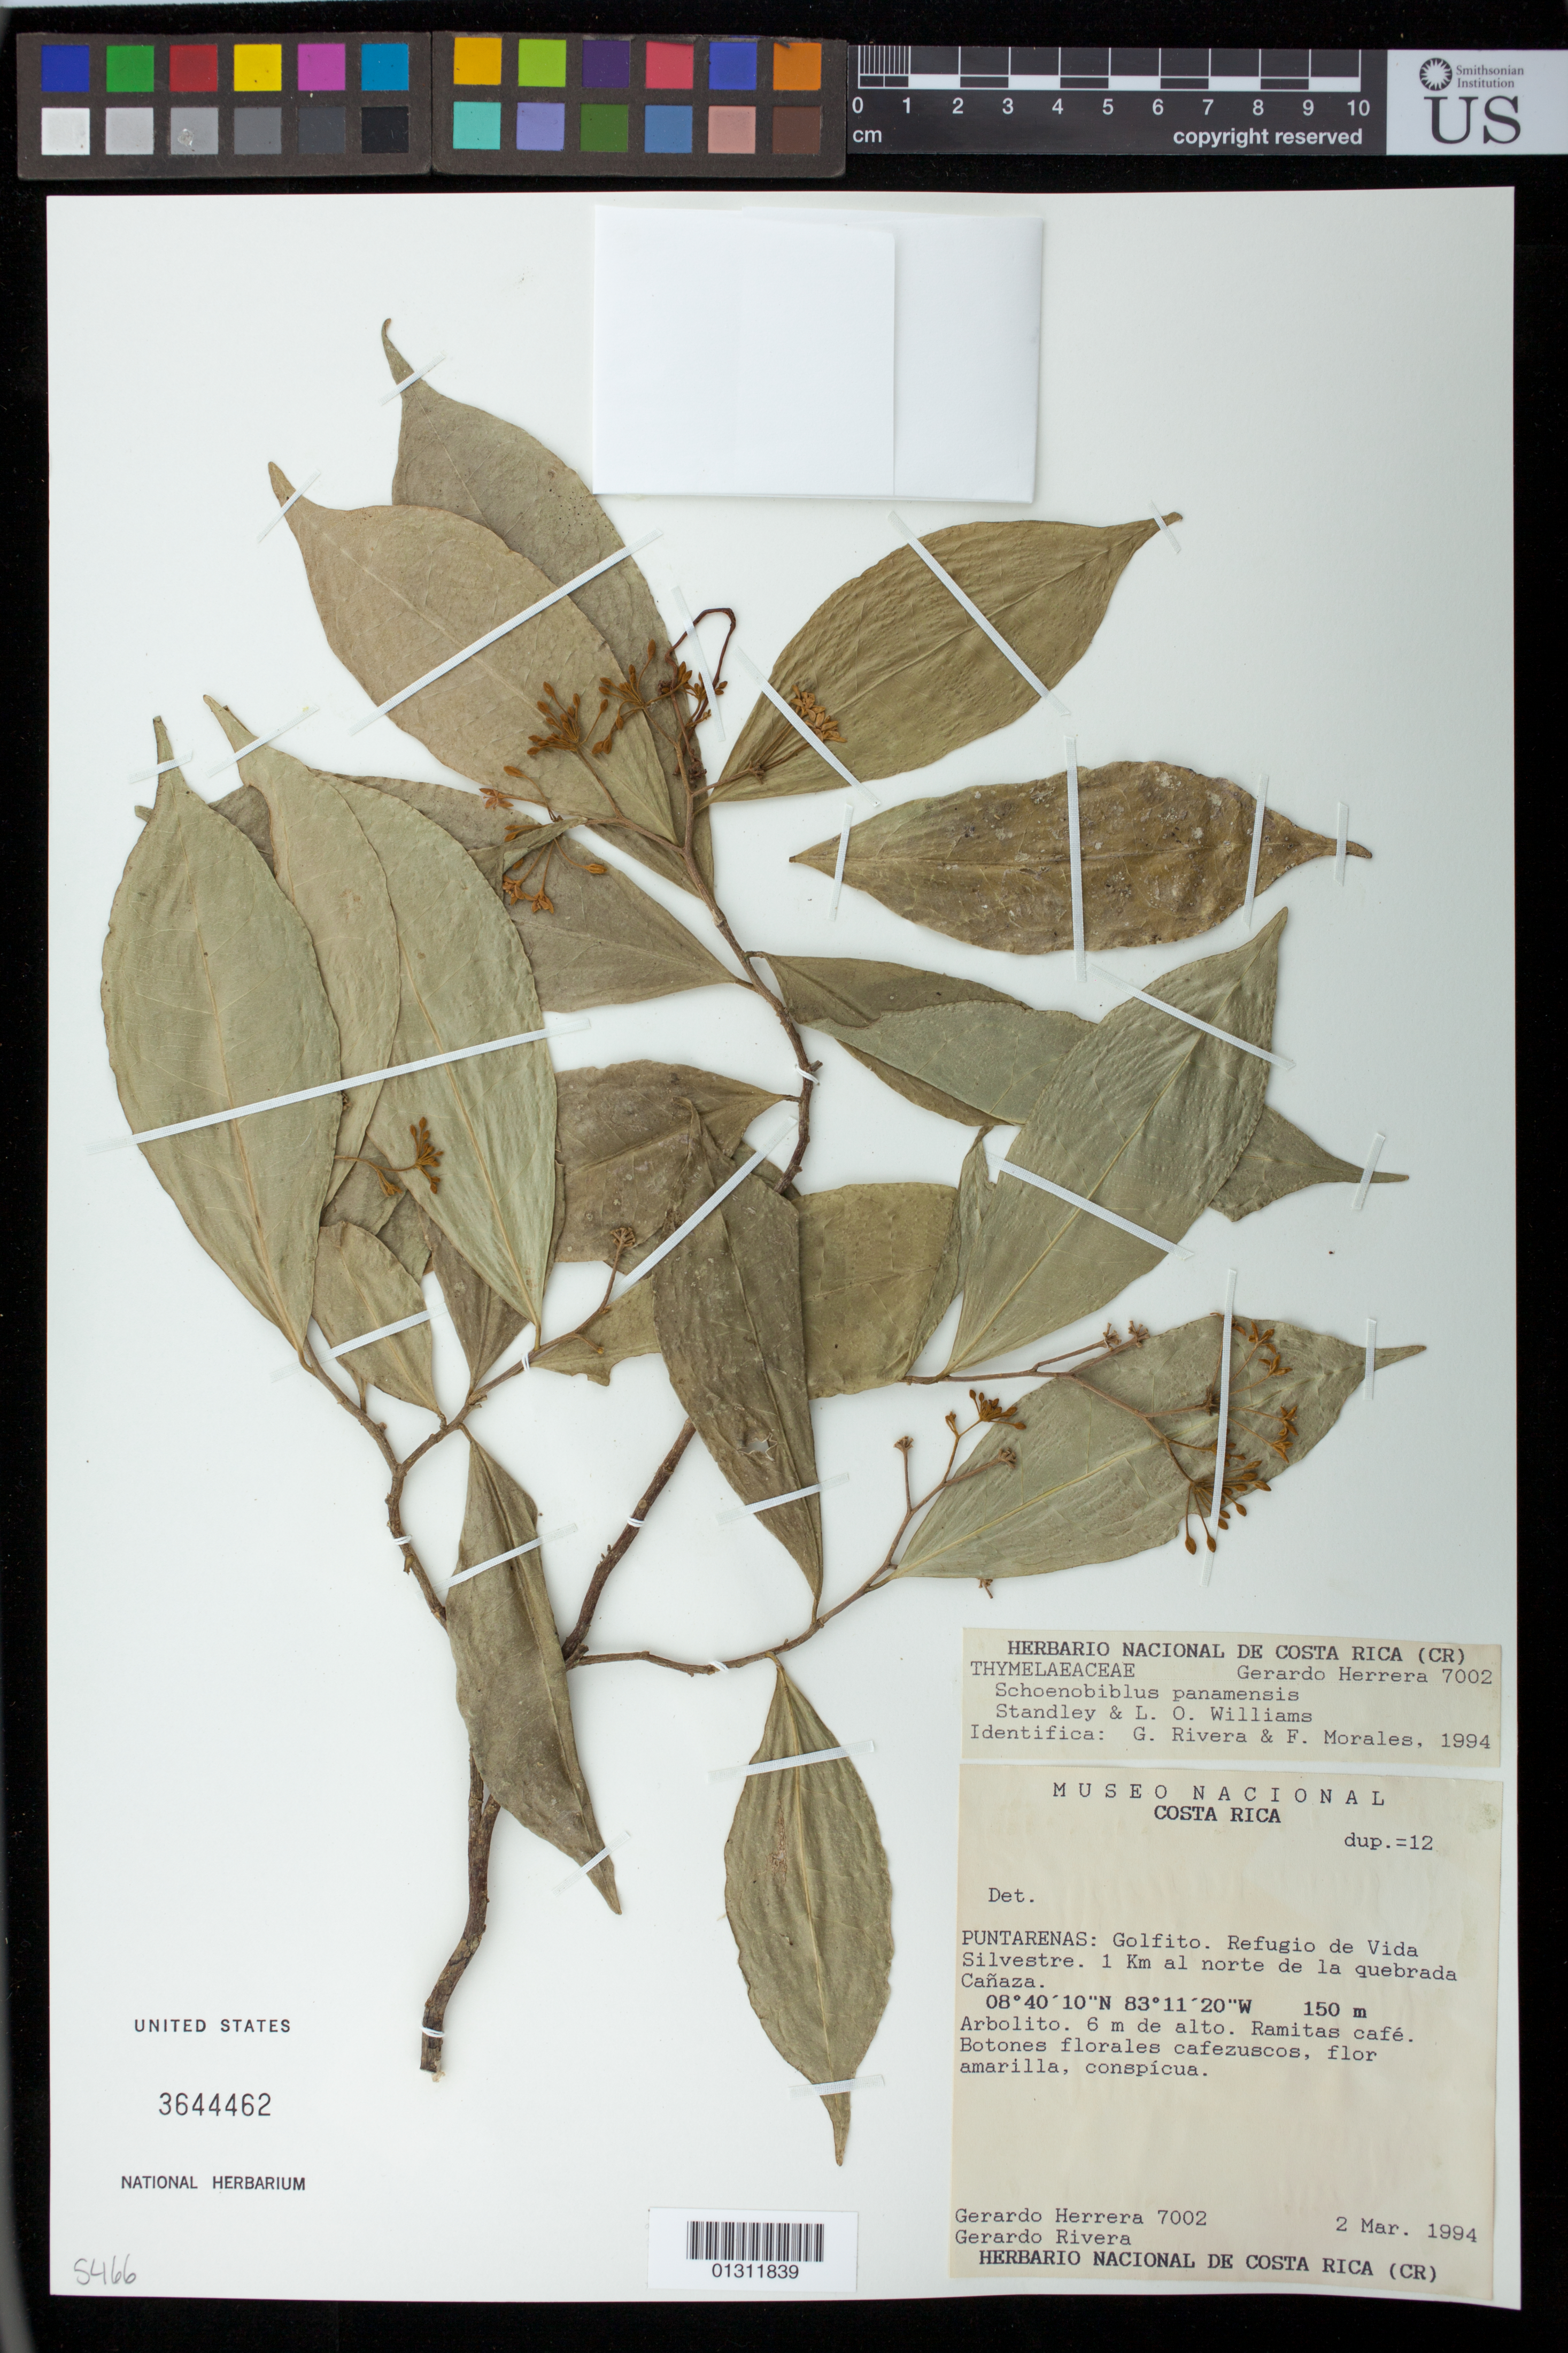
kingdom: Plantae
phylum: Tracheophyta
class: Magnoliopsida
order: Malvales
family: Thymelaeaceae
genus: Schoenobiblus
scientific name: Schoenobiblus panamensis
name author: Standl. & L.O. Williams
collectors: G. Herrera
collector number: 7002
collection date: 1994-03-02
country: Costa Rica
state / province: Puntarenas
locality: Golfito. Refugio de Vida Silvestre. 1 km norte de la quebrada Cañaza.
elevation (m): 150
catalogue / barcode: US 3644462